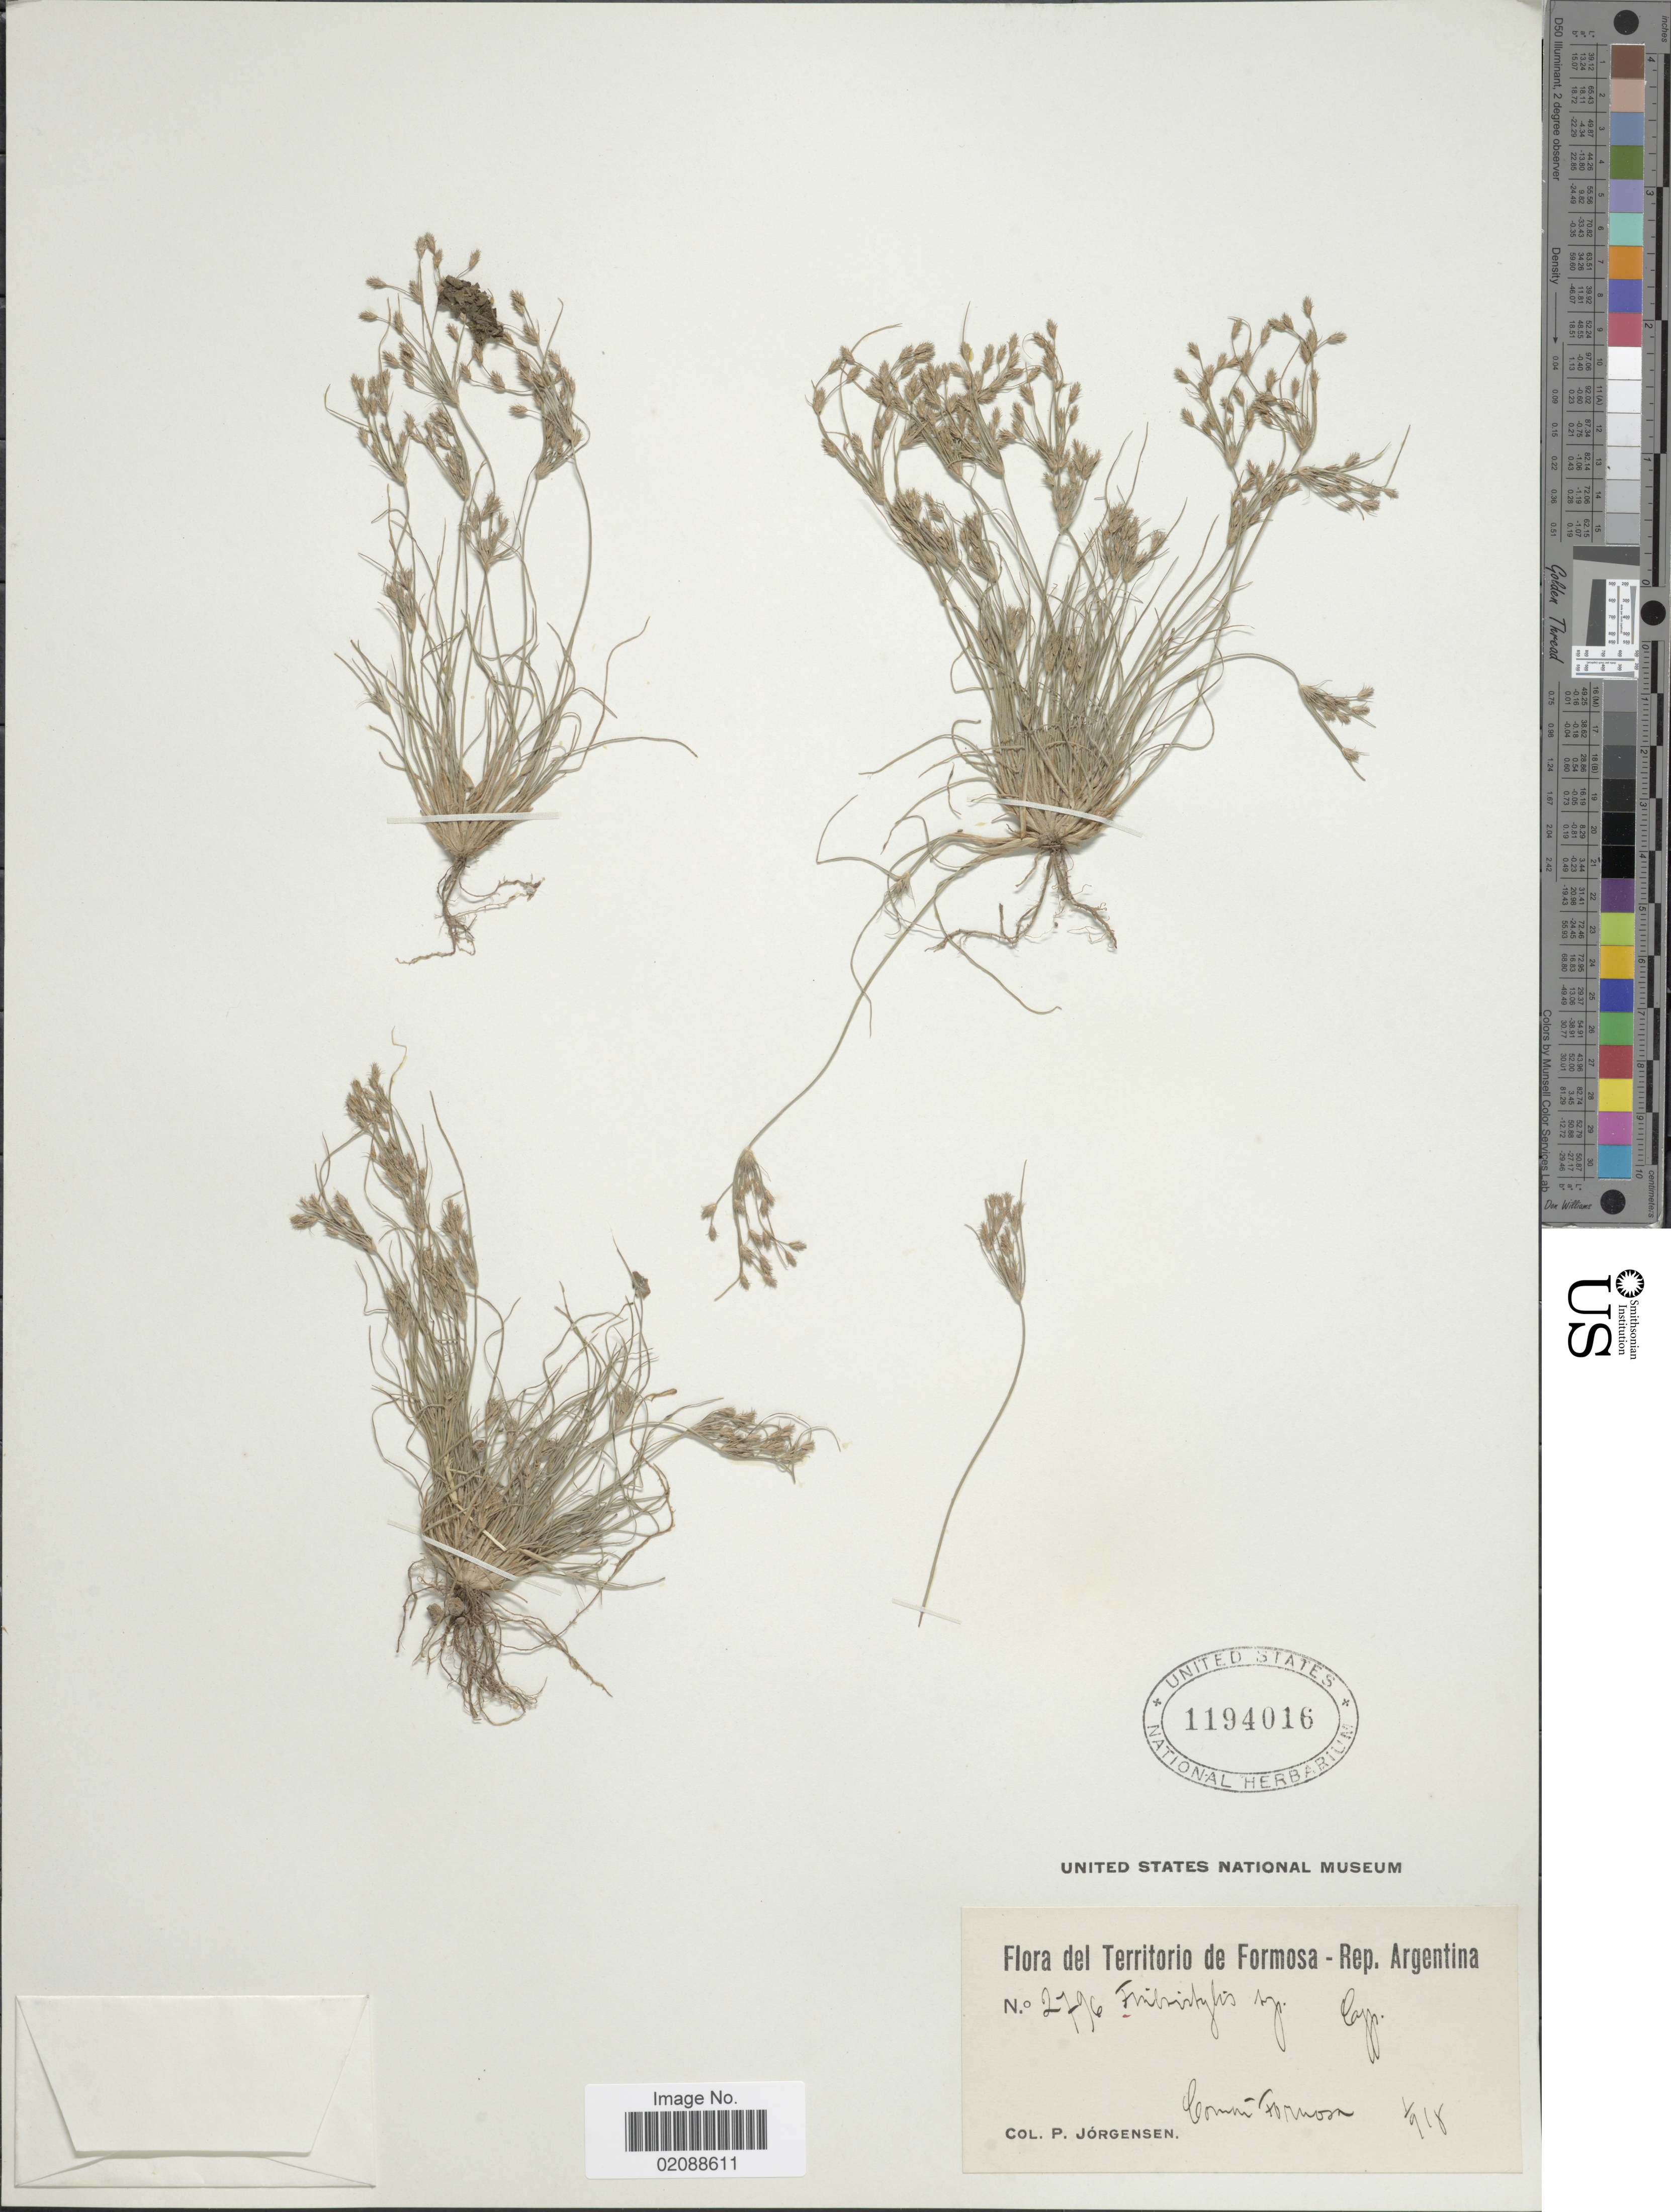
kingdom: Plantae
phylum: Tracheophyta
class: Liliopsida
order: Poales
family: Cyperaceae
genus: Fimbristylis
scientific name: Fimbristylis squarrosa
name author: Vahl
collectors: P. Jörgensen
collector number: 2796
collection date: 1918-01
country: Argentina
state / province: Formosa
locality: Comun. Formosa.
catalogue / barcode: US 1194016